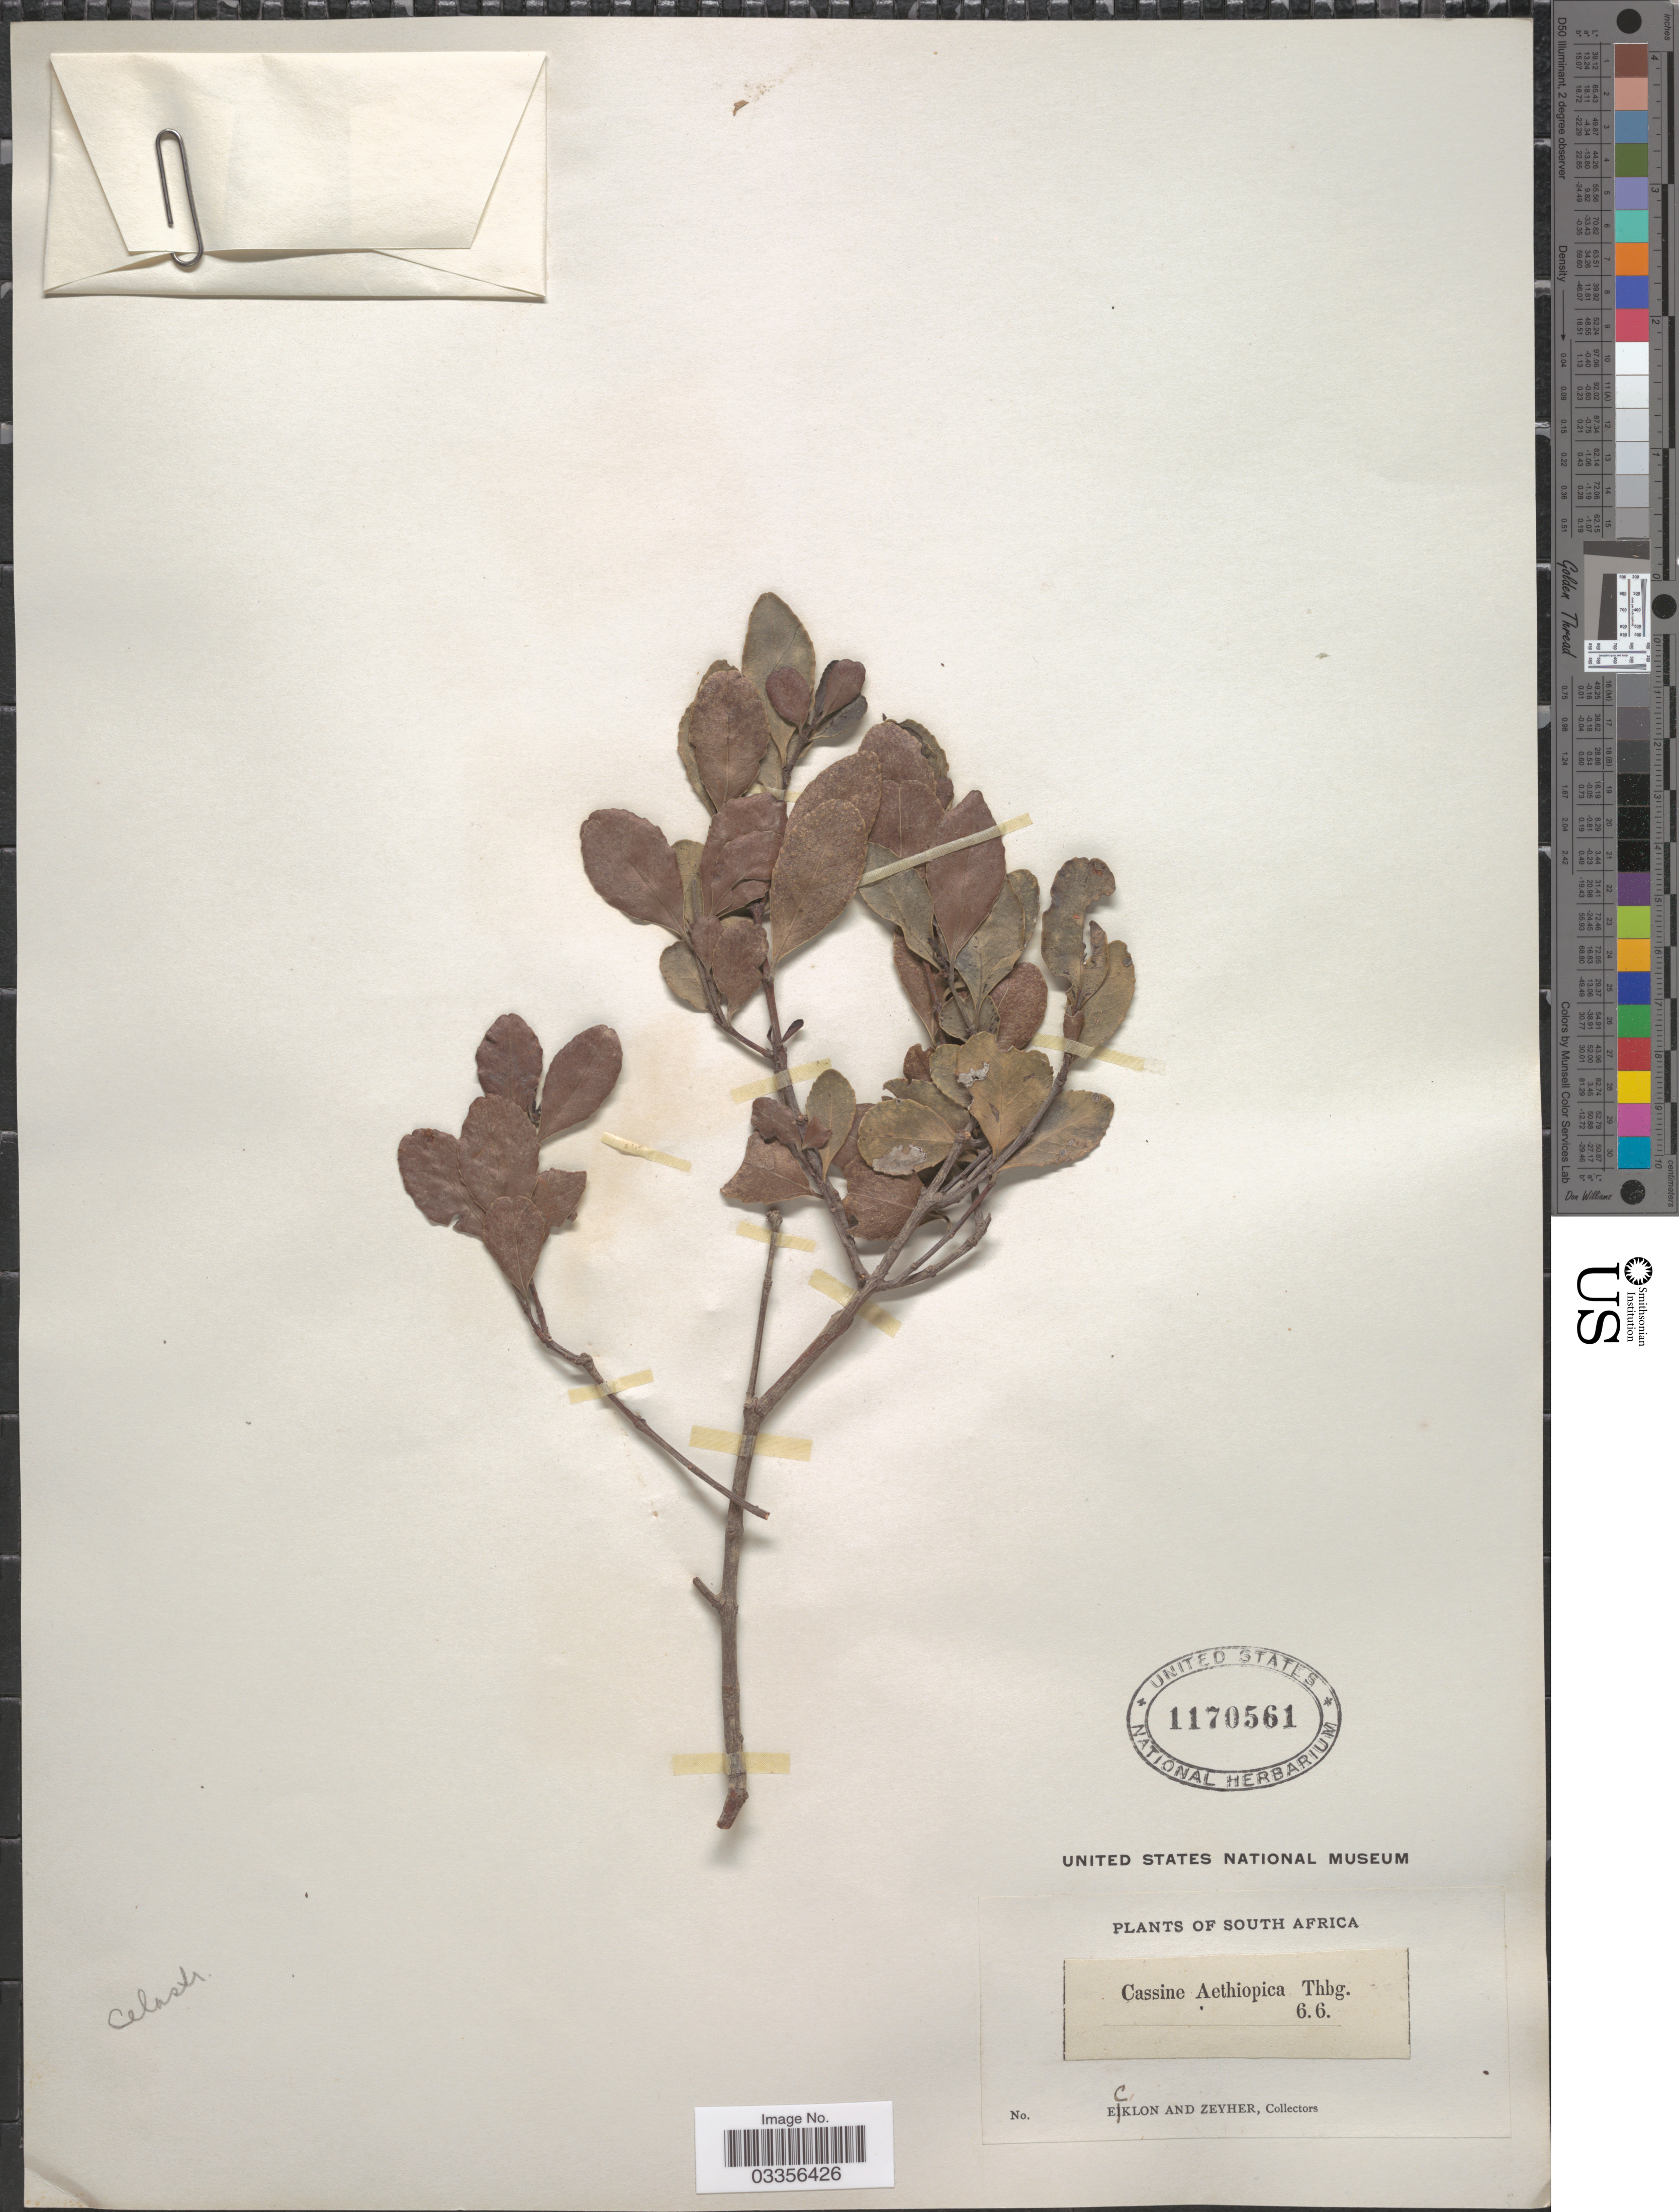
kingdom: Plantae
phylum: Tracheophyta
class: Magnoliopsida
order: Celastrales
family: Celastraceae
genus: Mystroxylon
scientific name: Mystroxylon aethiopicum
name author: (Thunb.) Loes.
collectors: -. Ecklon & -. Zeyher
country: South Africa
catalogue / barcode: US 1170561